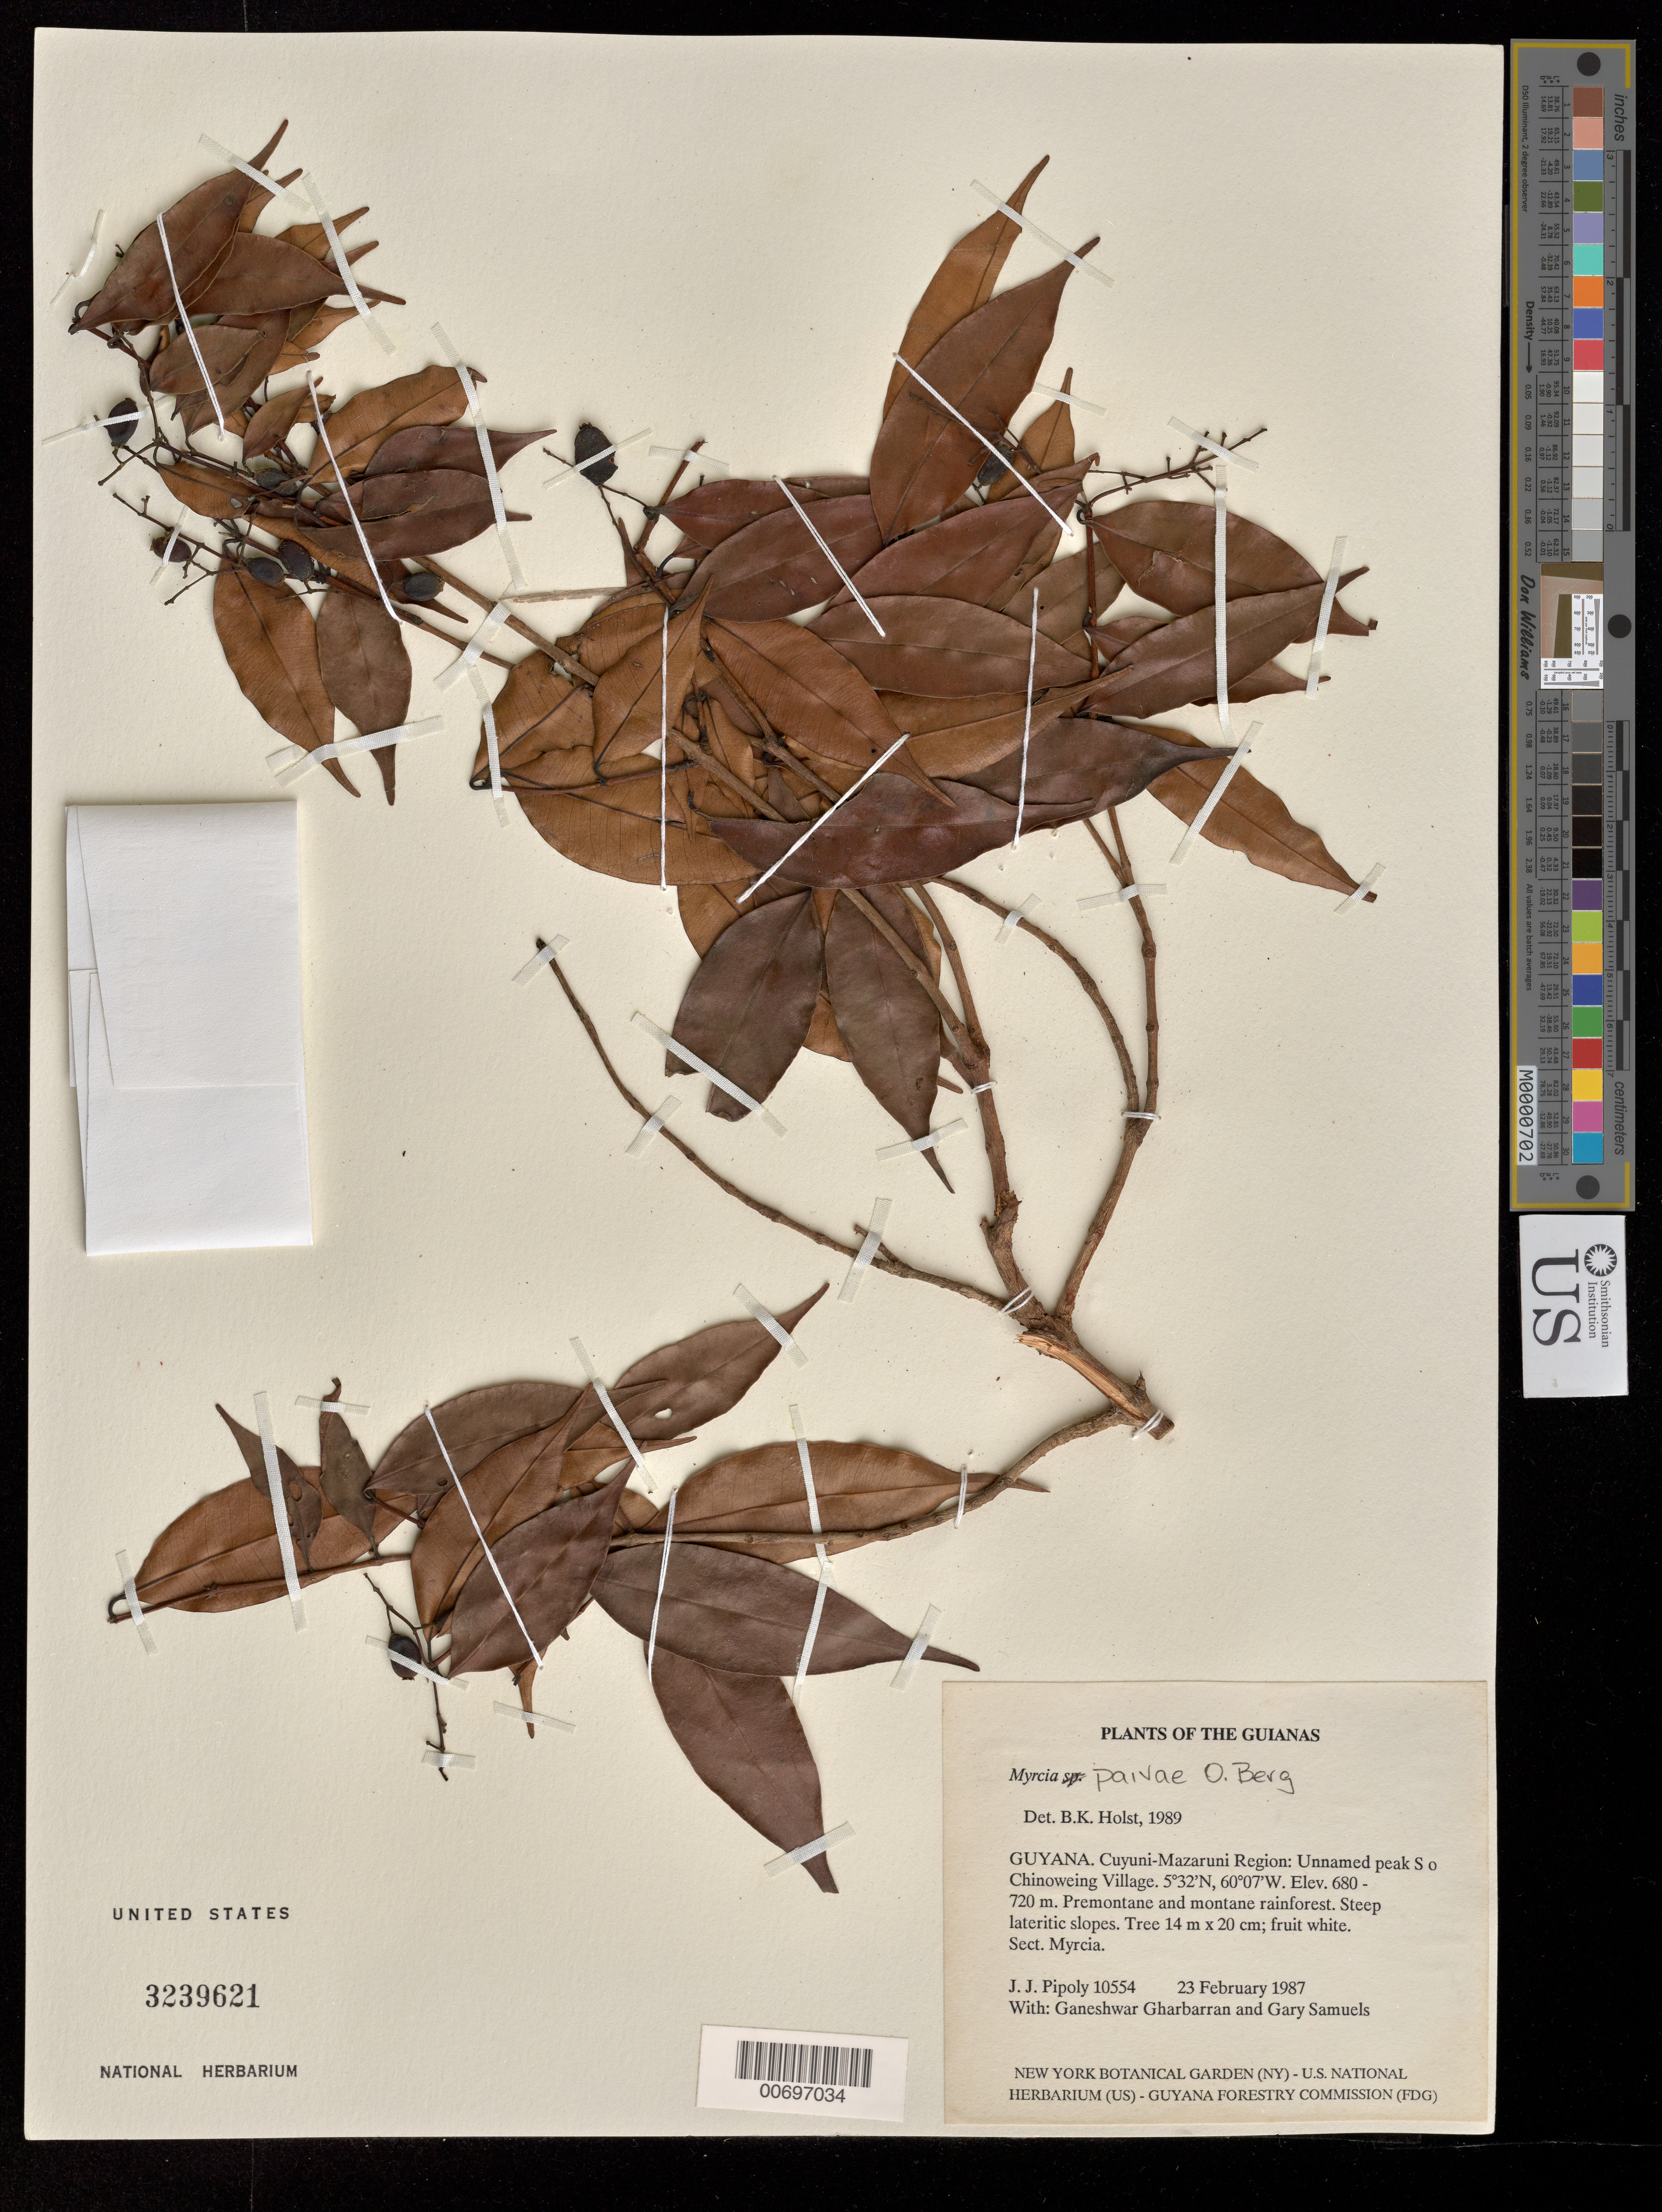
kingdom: Plantae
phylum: Tracheophyta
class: Magnoliopsida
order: Myrtales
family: Myrtaceae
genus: Myrcia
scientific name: Myrcia paivae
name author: O. Berg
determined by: Holst, Bruce K.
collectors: J. J. Pipoly, G. Gharbarran & G. Samuels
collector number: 10554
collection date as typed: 23 February 1987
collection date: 1987-02-23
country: Guyana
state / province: Cuyuni-Mazaruni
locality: Unnamed peak S of Chinoweing Village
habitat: Premontane and montane rainforest. Steep lateritic slopes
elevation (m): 680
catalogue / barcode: US 3239621